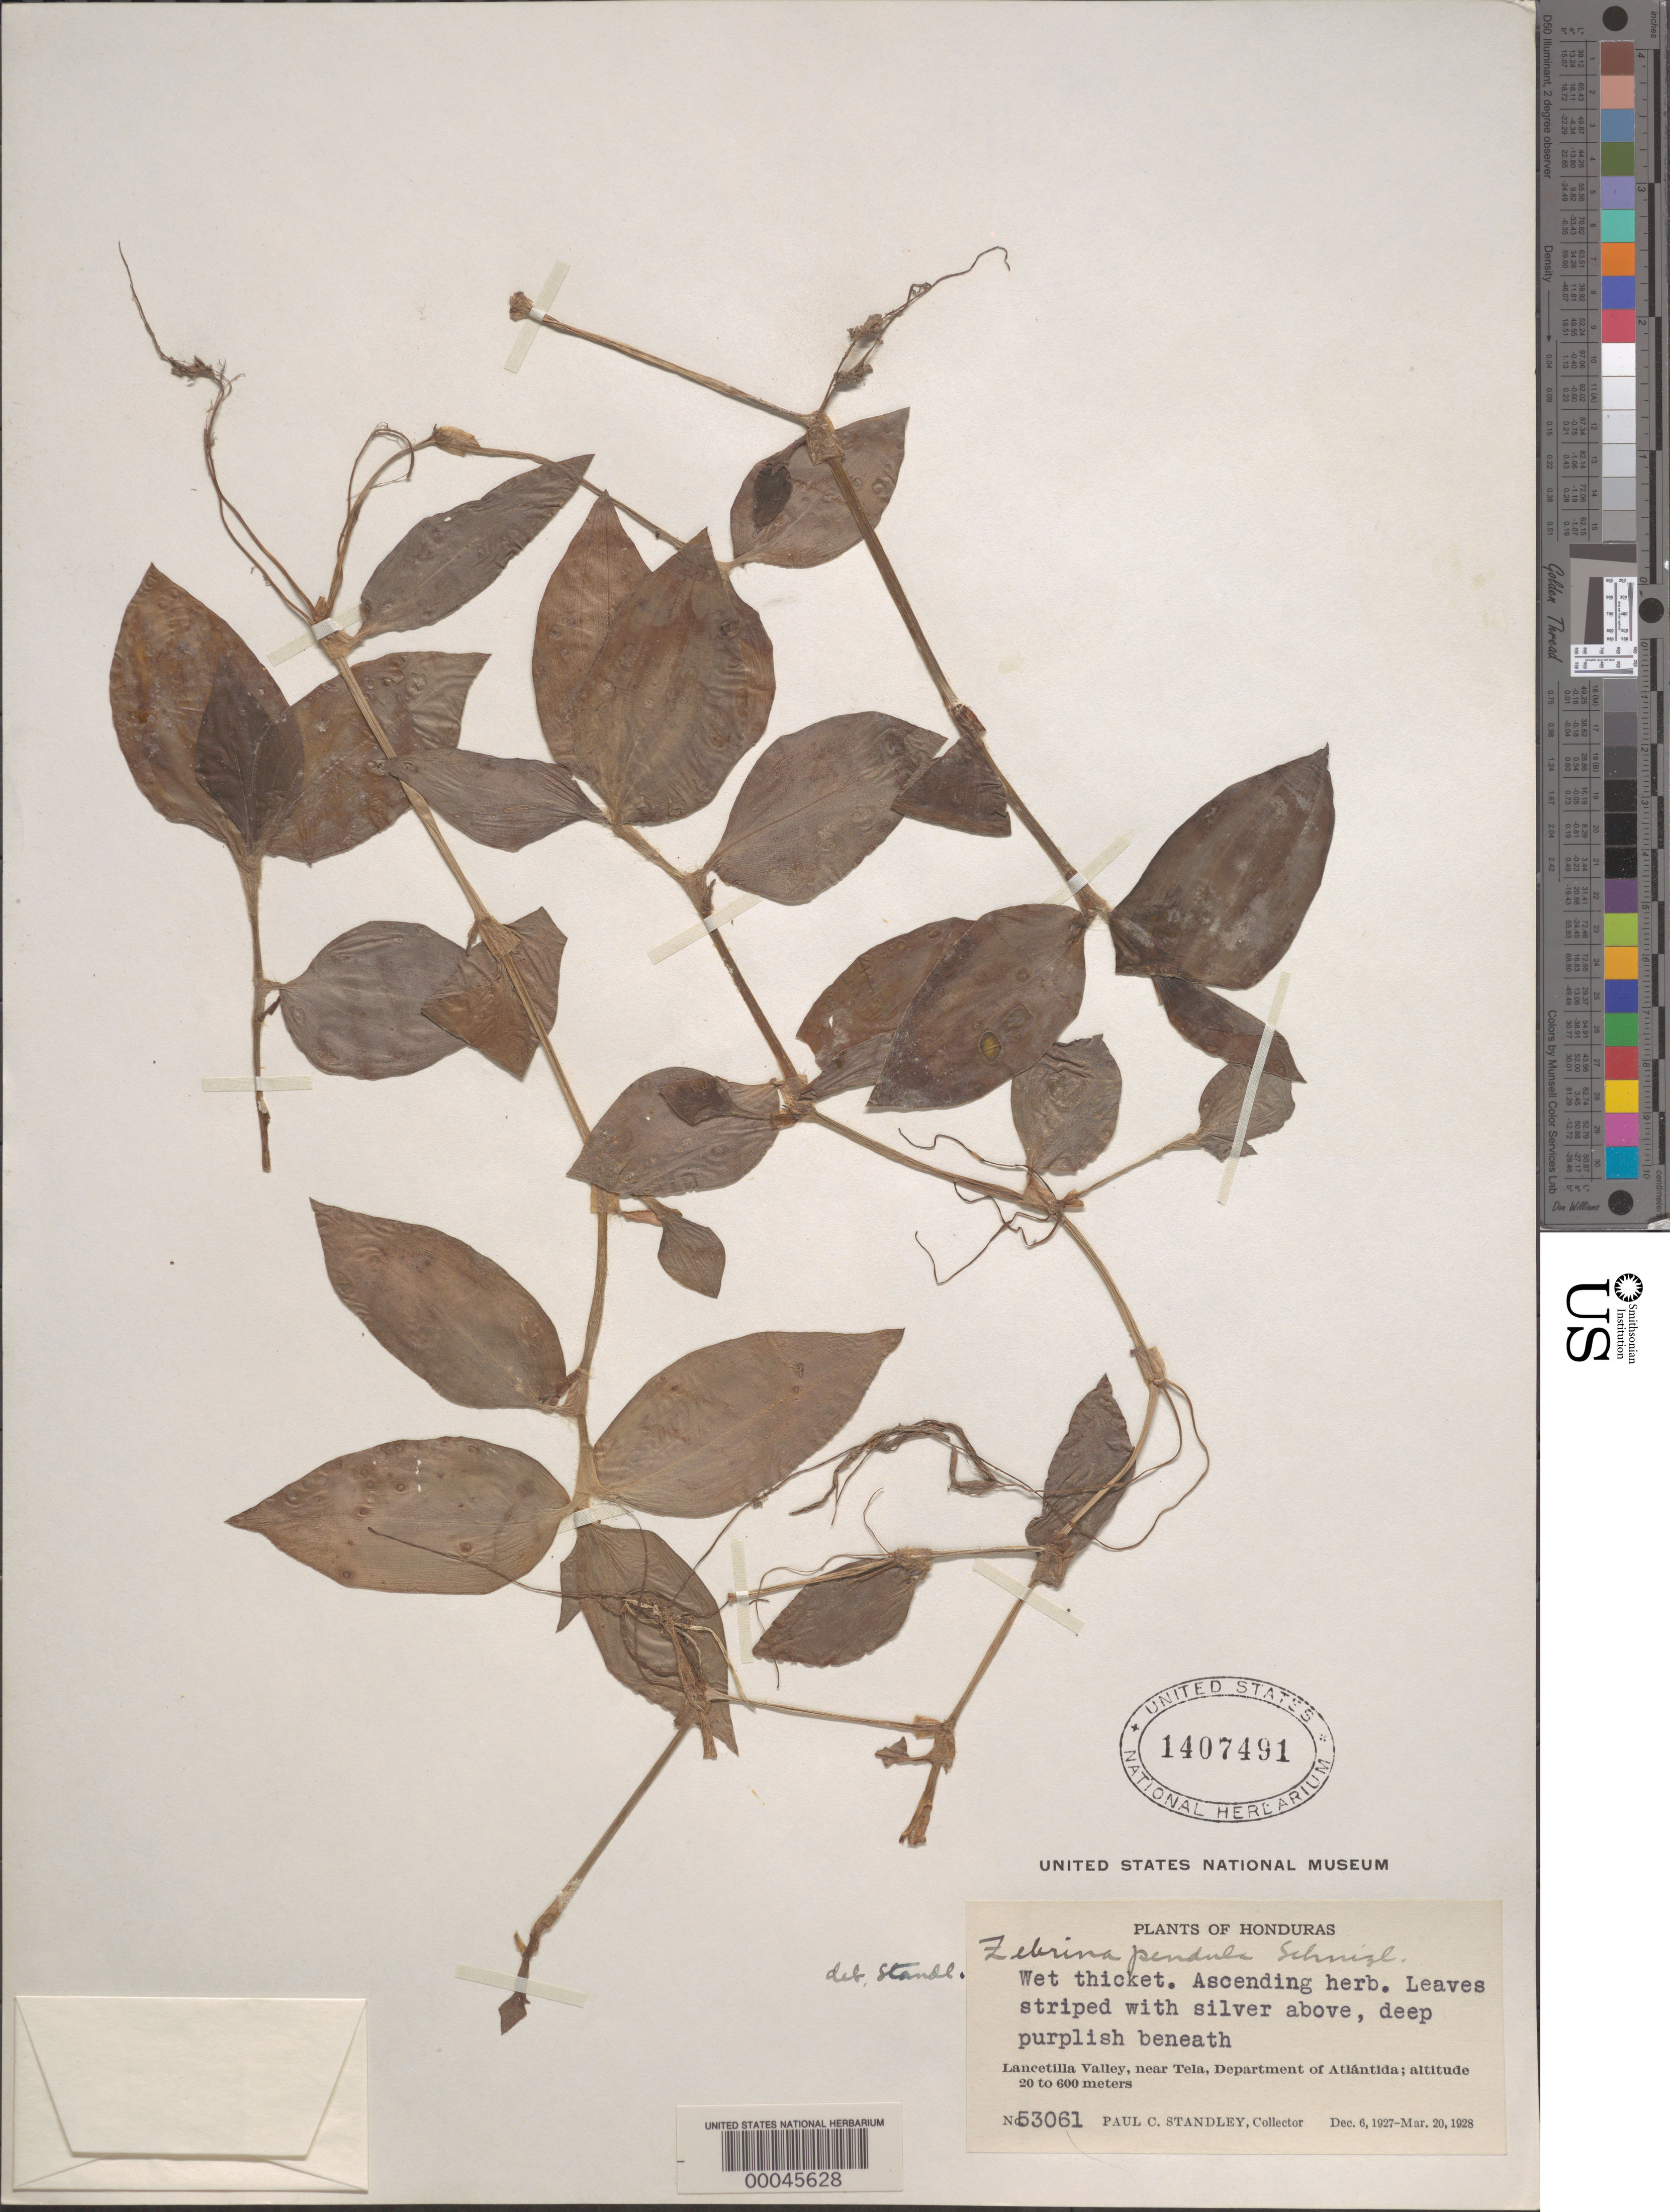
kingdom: Plantae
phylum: Tracheophyta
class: Liliopsida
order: Commelinales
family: Commelinaceae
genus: Tradescantia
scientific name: Tradescantia zebrina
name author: Bosse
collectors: P. C. Standley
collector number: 53061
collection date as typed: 06 Dec 1927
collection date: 1927-12-06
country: Honduras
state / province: Atlántida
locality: Lancetilla Valley, near Tela.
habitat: Wet thicket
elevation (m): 20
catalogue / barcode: US 1407491